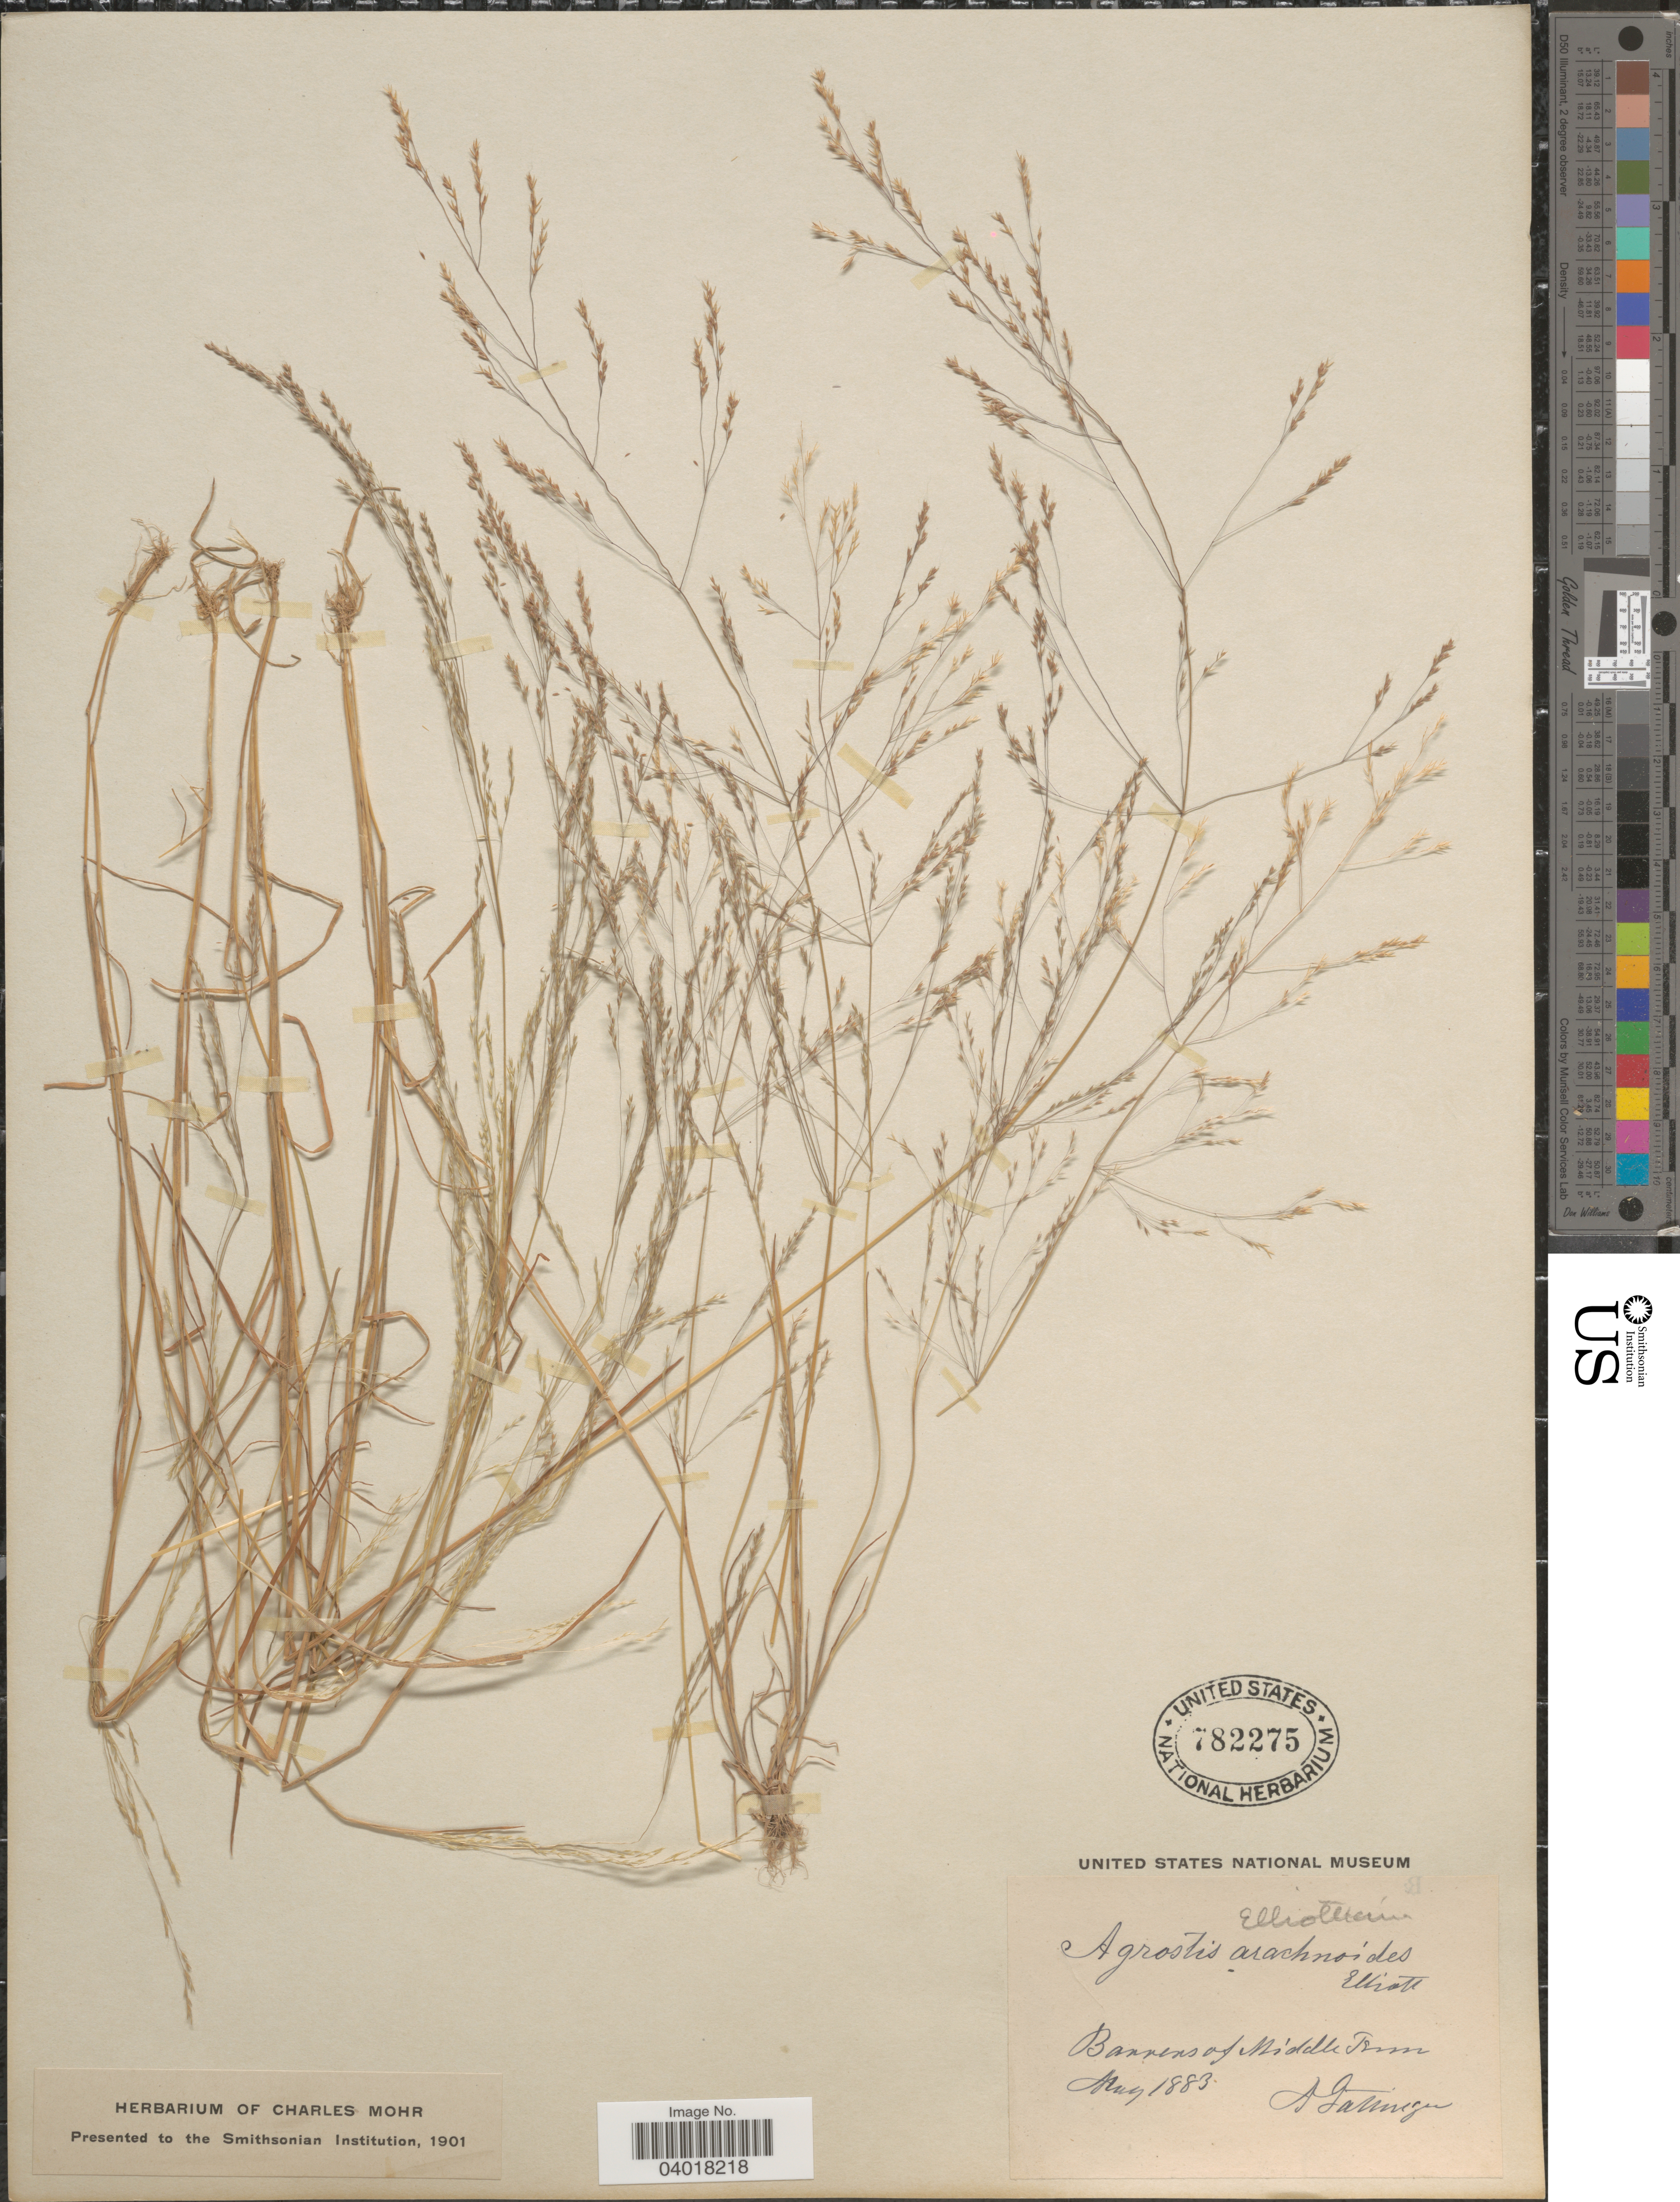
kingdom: Plantae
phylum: Tracheophyta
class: Liliopsida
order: Poales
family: Poaceae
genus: Agrostis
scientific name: Agrostis elliottiana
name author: Schult.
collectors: A. Gattinger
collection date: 1883-05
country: United States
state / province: Tennessee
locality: Barrens of Middle Tenn.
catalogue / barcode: US 782275